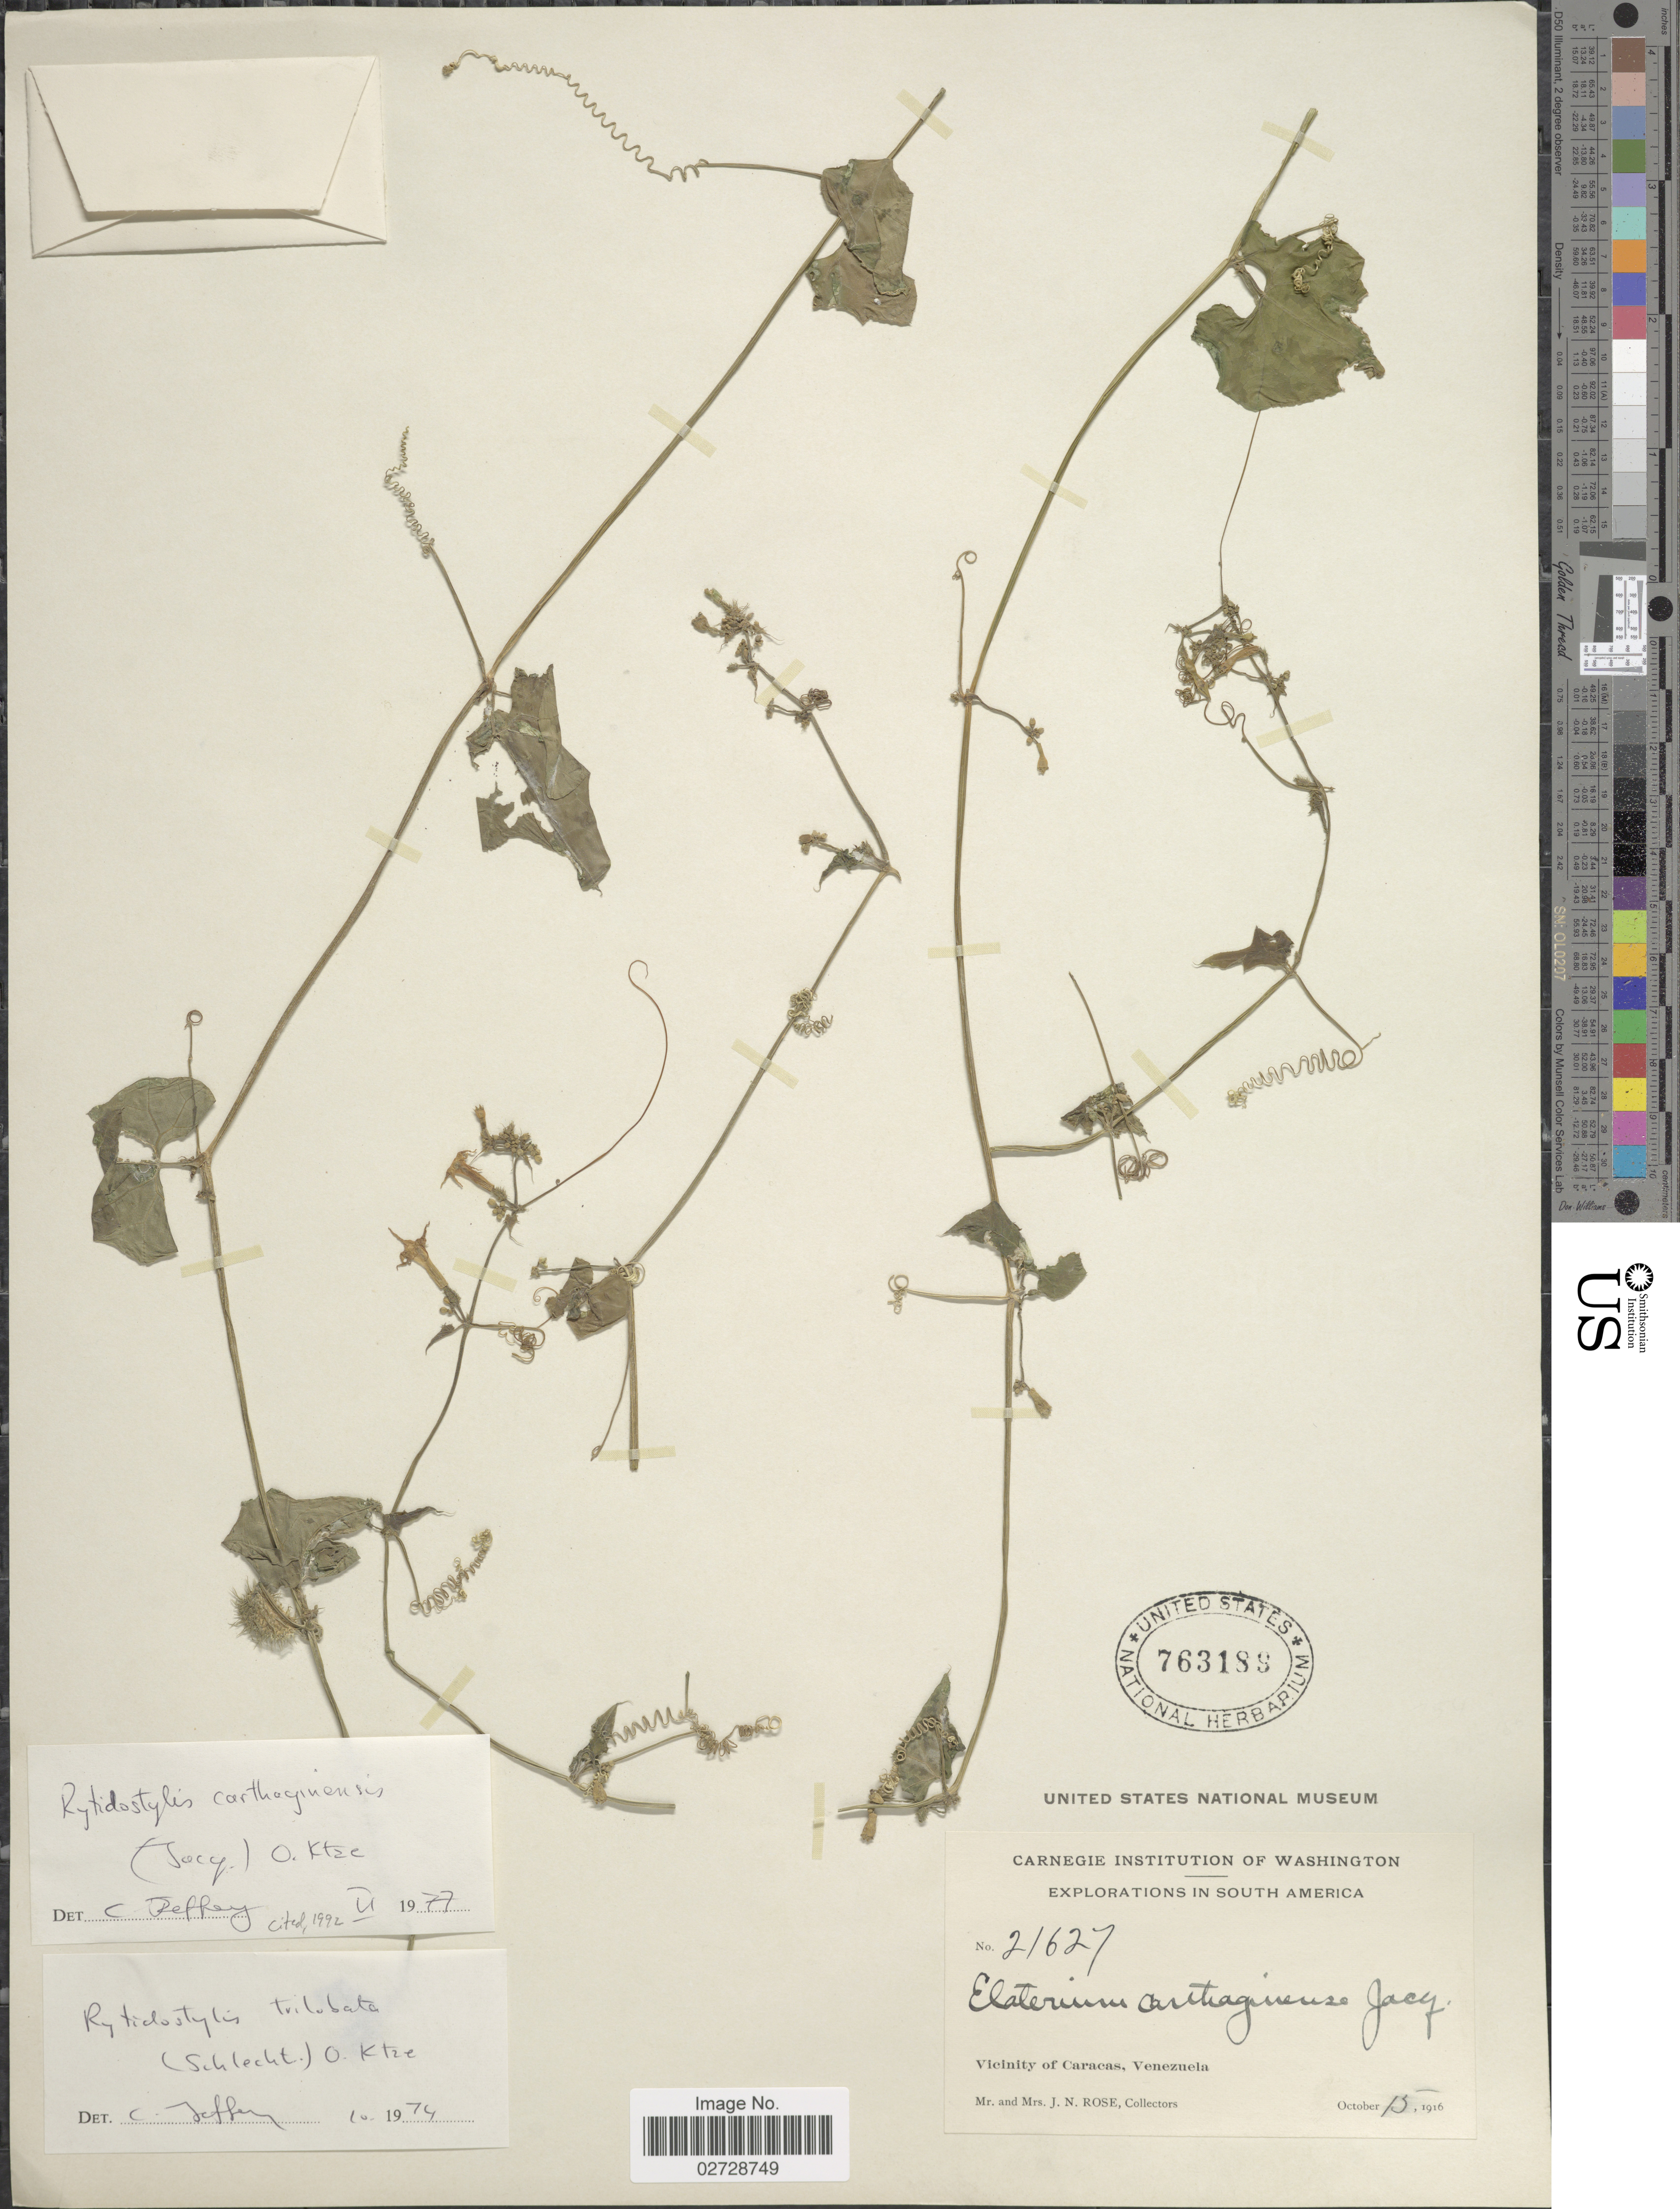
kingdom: Plantae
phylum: Tracheophyta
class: Magnoliopsida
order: Cucurbitales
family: Cucurbitaceae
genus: Cyclanthera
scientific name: Cyclanthera carthagenensis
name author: (Jacq.) H. Schaef. & S.S. Renner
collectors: J. N. Rose & L. B. Rose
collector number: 21627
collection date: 1916-10-15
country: Venezuela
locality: Vicinity of Caracas.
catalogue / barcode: US 763189